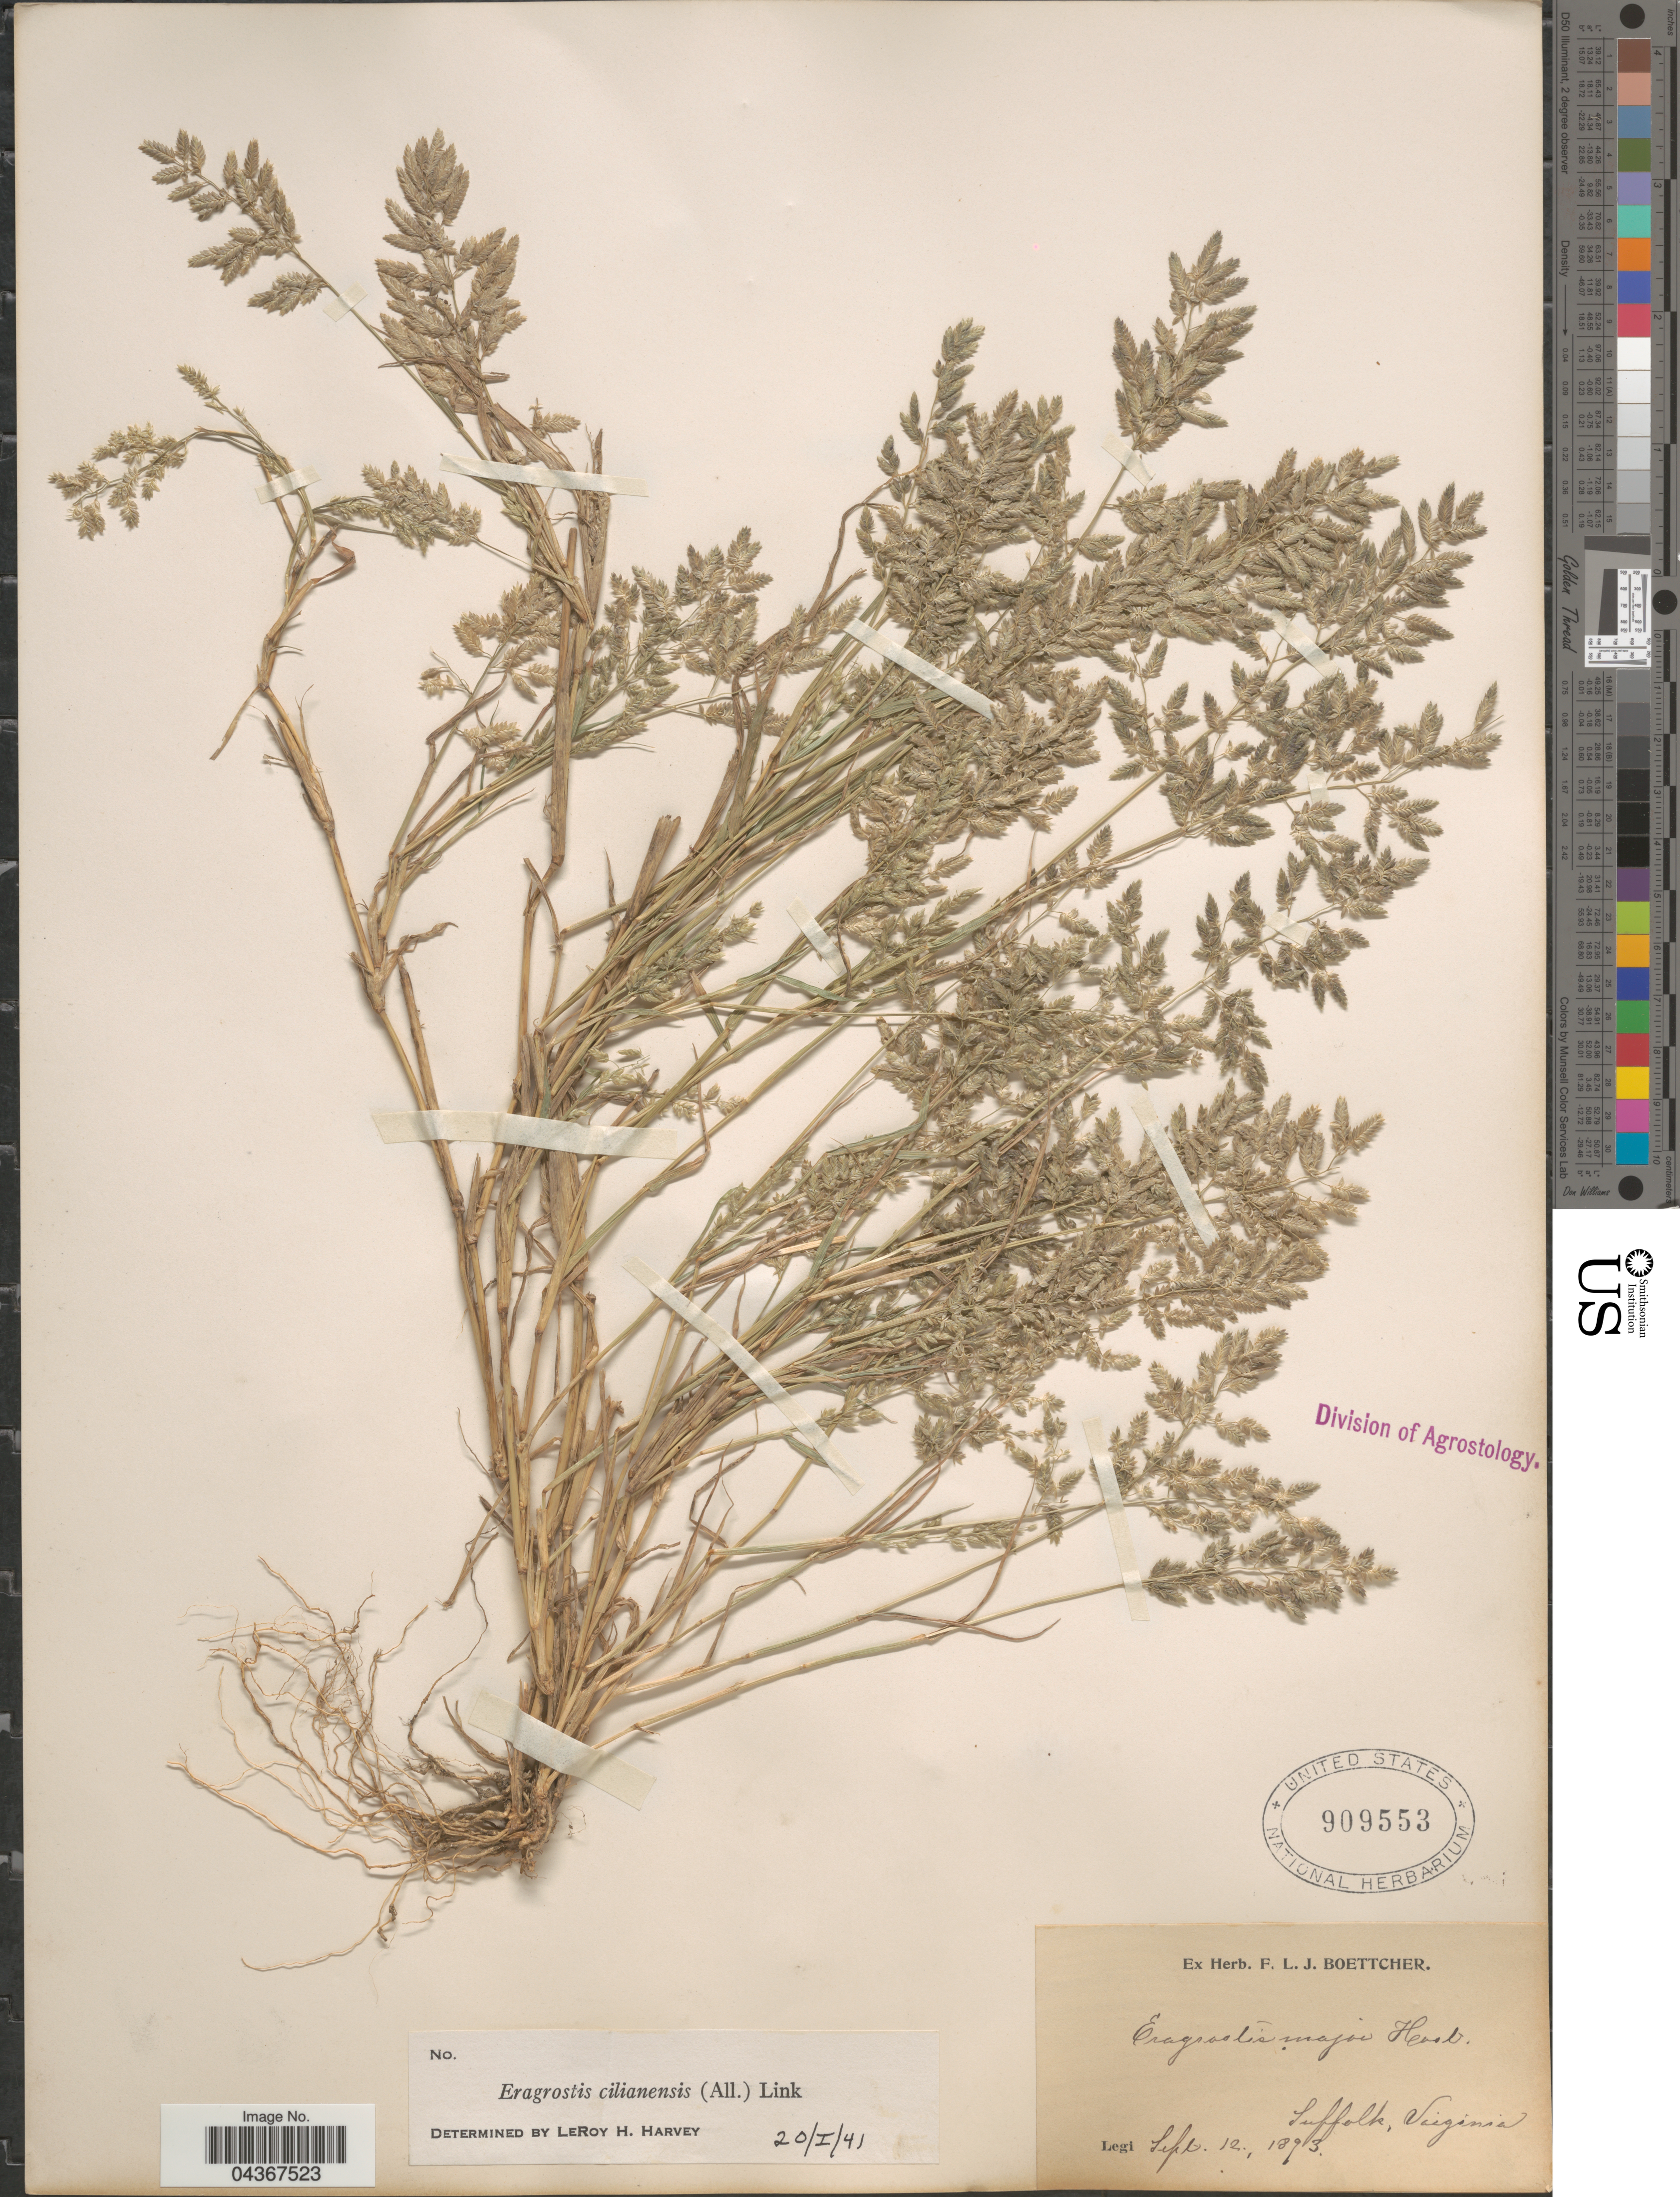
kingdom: Plantae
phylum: Tracheophyta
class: Liliopsida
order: Poales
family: Poaceae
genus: Eragrostis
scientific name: Eragrostis cilianensis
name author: (Bellardi) Vignolo ex Janch.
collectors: ex herb. F. L. J. Boettcher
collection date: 1893-09-12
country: United States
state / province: Virginia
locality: Suffolk.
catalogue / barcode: US 909553